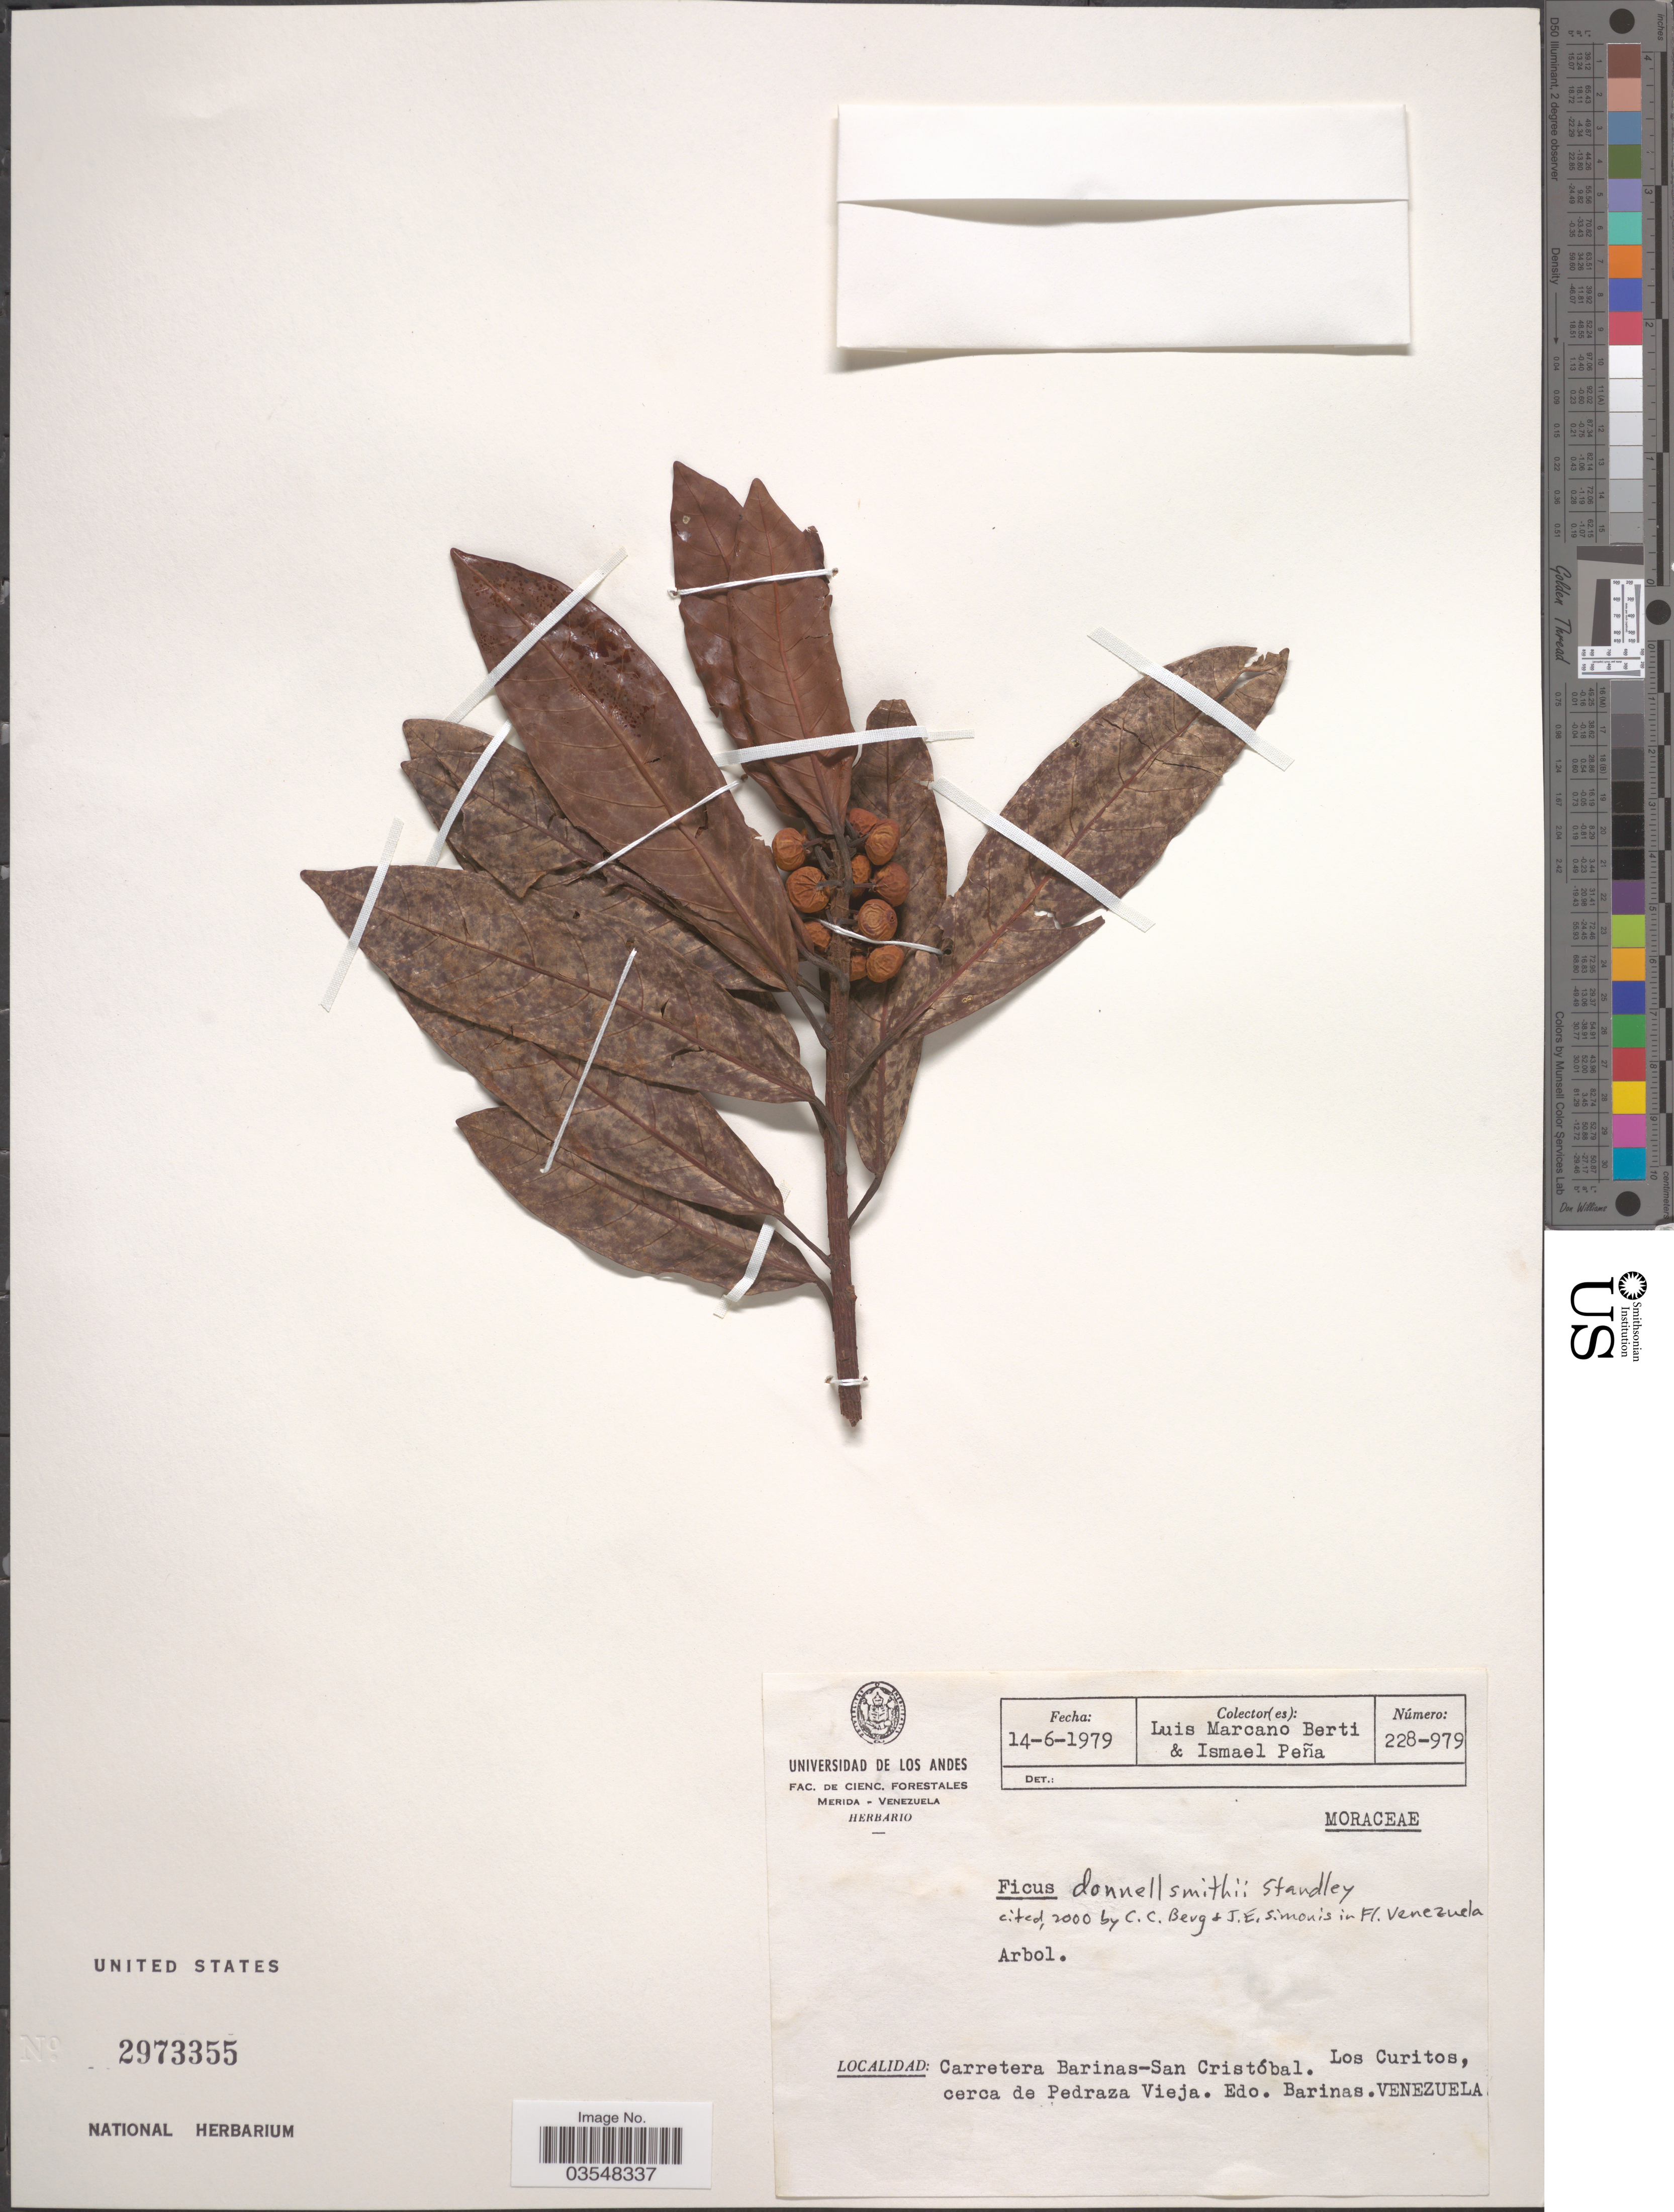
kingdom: Plantae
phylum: Tracheophyta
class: Magnoliopsida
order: Rosales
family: Moraceae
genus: Ficus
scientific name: Ficus donnell-smithii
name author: Standl.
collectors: L. Marcano-Berti & I. Pena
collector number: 228-979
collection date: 1979-06-14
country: Venezuela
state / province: Barinas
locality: Carretera Barinas-San Cristóbal. Los Curitos, cerca de Pedraza Vieja. Edo. Barinas.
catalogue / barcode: US 2973355